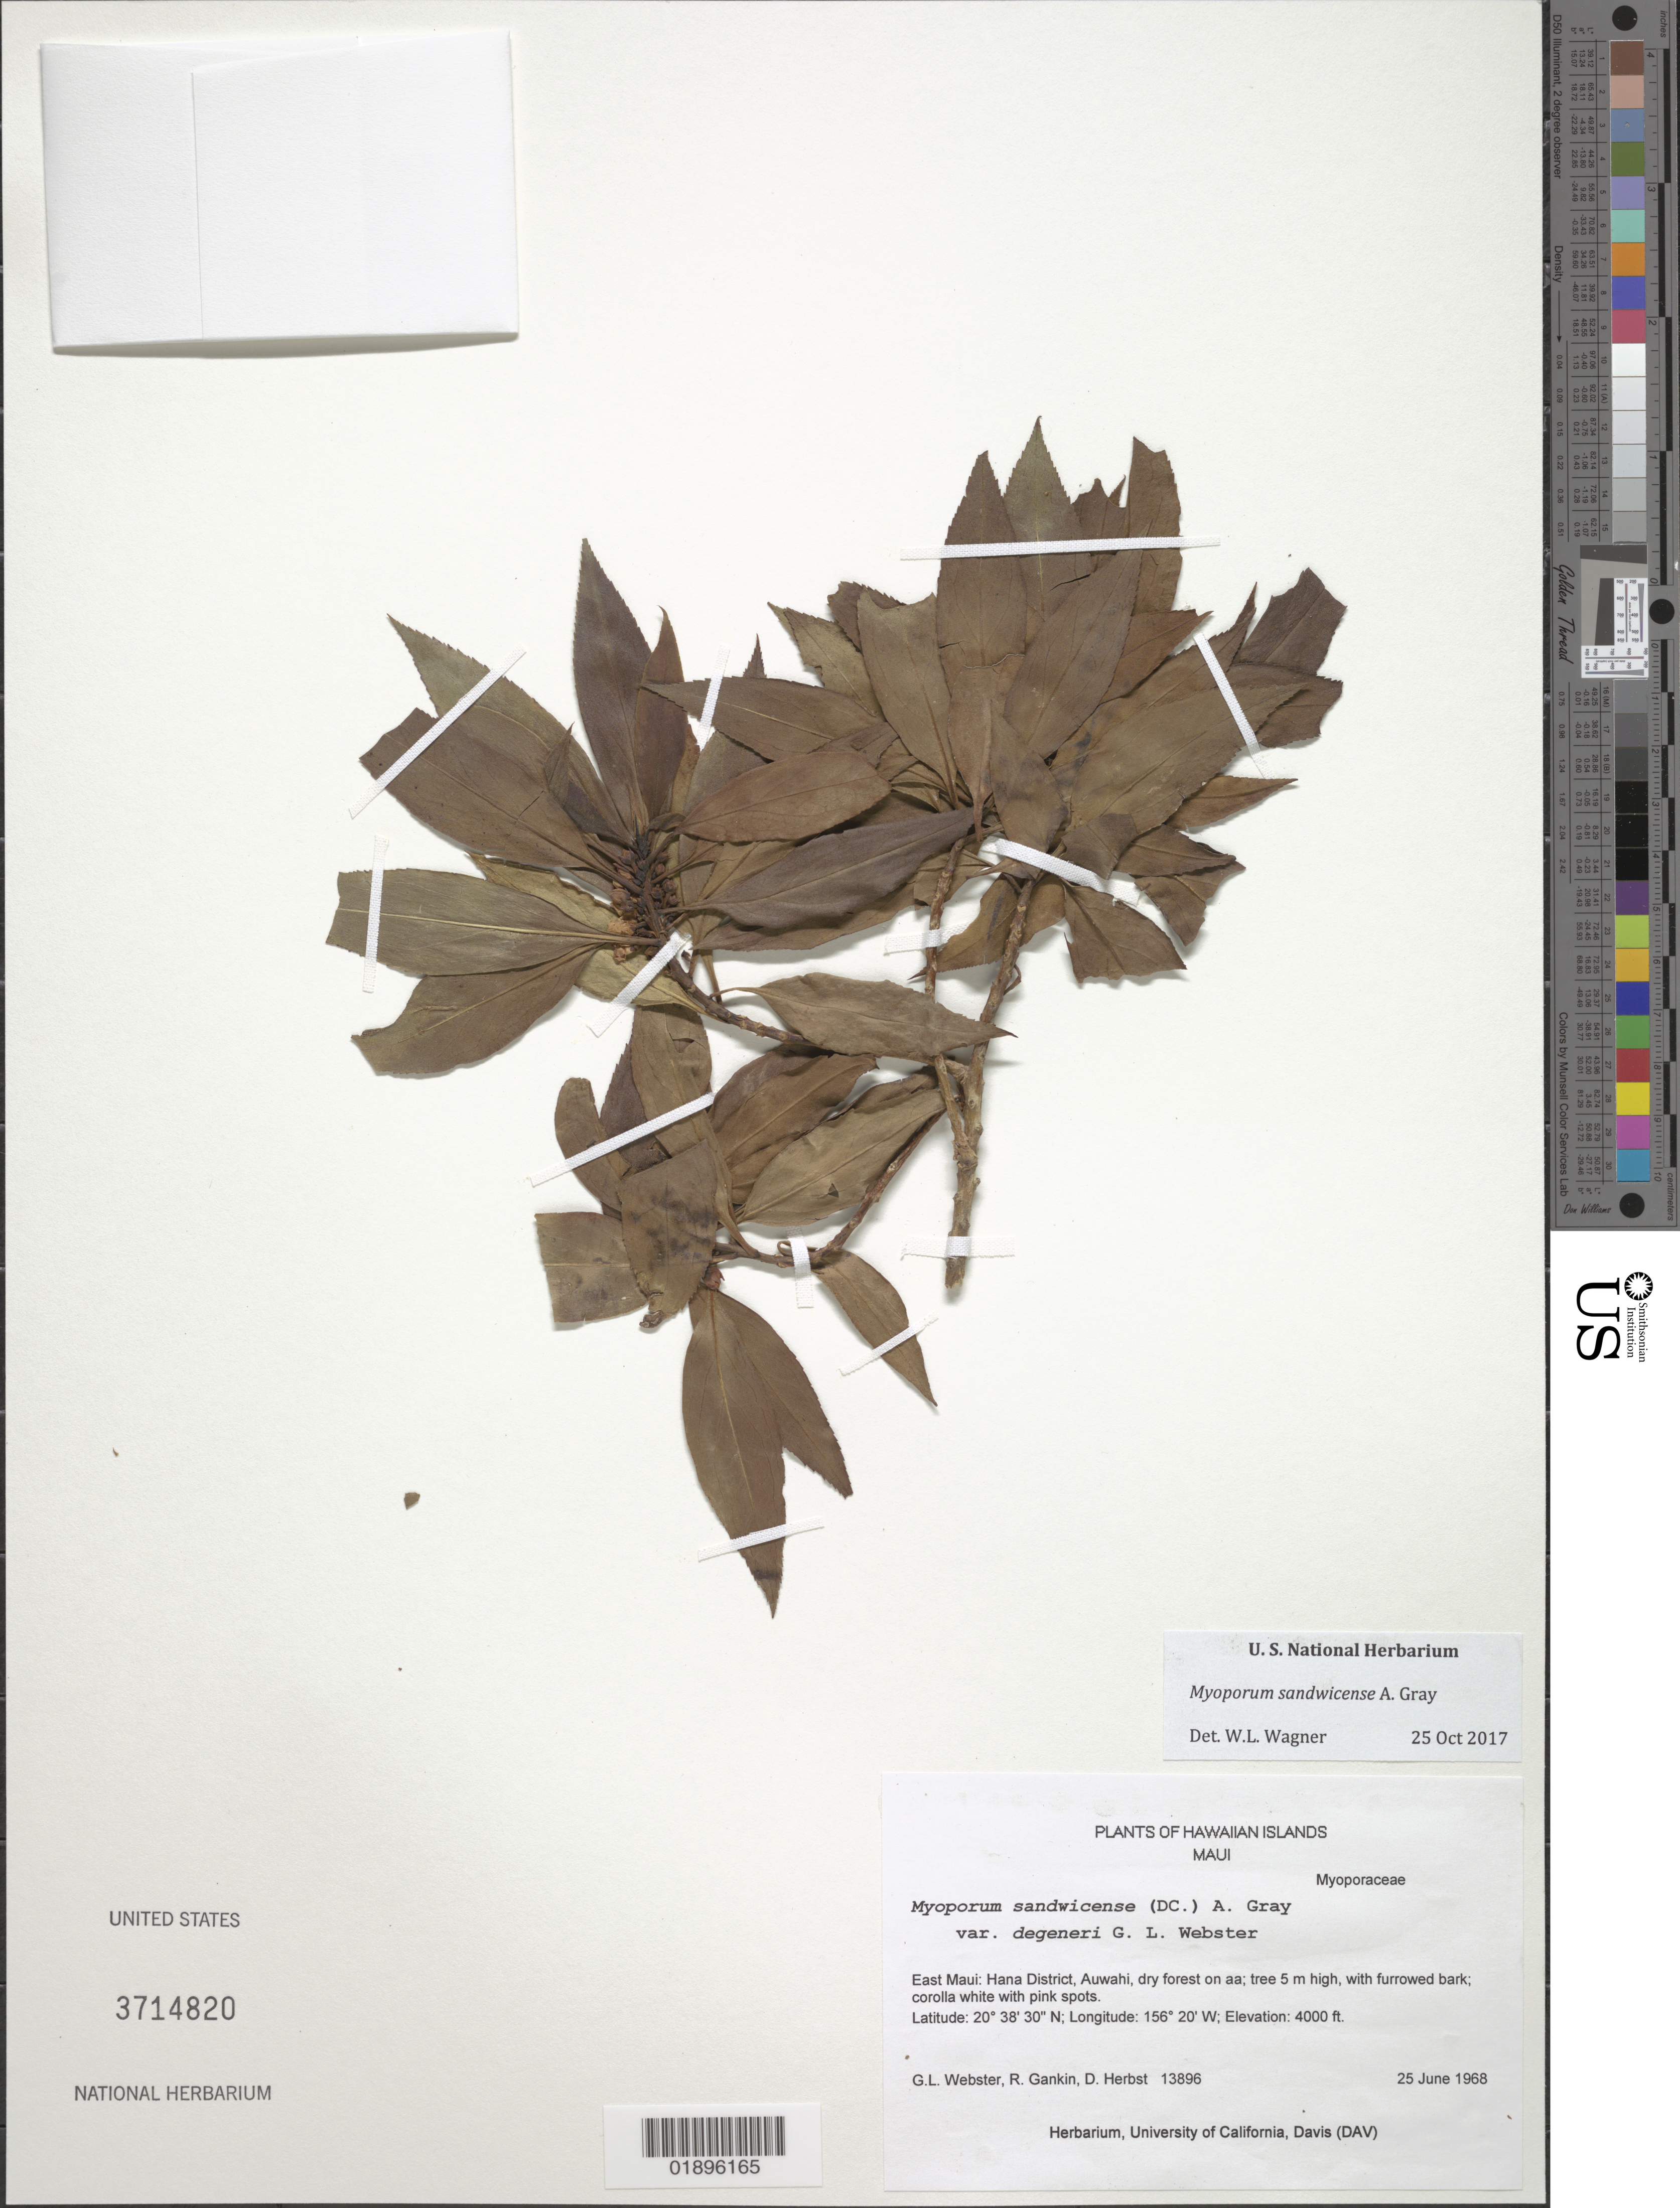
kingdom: Plantae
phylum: Tracheophyta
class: Magnoliopsida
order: Lamiales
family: Scrophulariaceae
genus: Myoporum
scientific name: Myoporum degeneri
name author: (G.L. Webster) O. Deg. & I. Deg.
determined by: Wagner, W. L., (BOT), Smithsonian Institution - National Museum of Natural History (UNITED STATES)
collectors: G. L. Webster, R. Gankin & D. R. Herbst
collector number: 13896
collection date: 1968-06-25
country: United States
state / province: Hawaii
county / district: Maui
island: Maui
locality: East Maui, Hana District, Auwahi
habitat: Dry forest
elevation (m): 1219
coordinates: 20 38-39 N, 156 19-21 W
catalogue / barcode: US 3714820